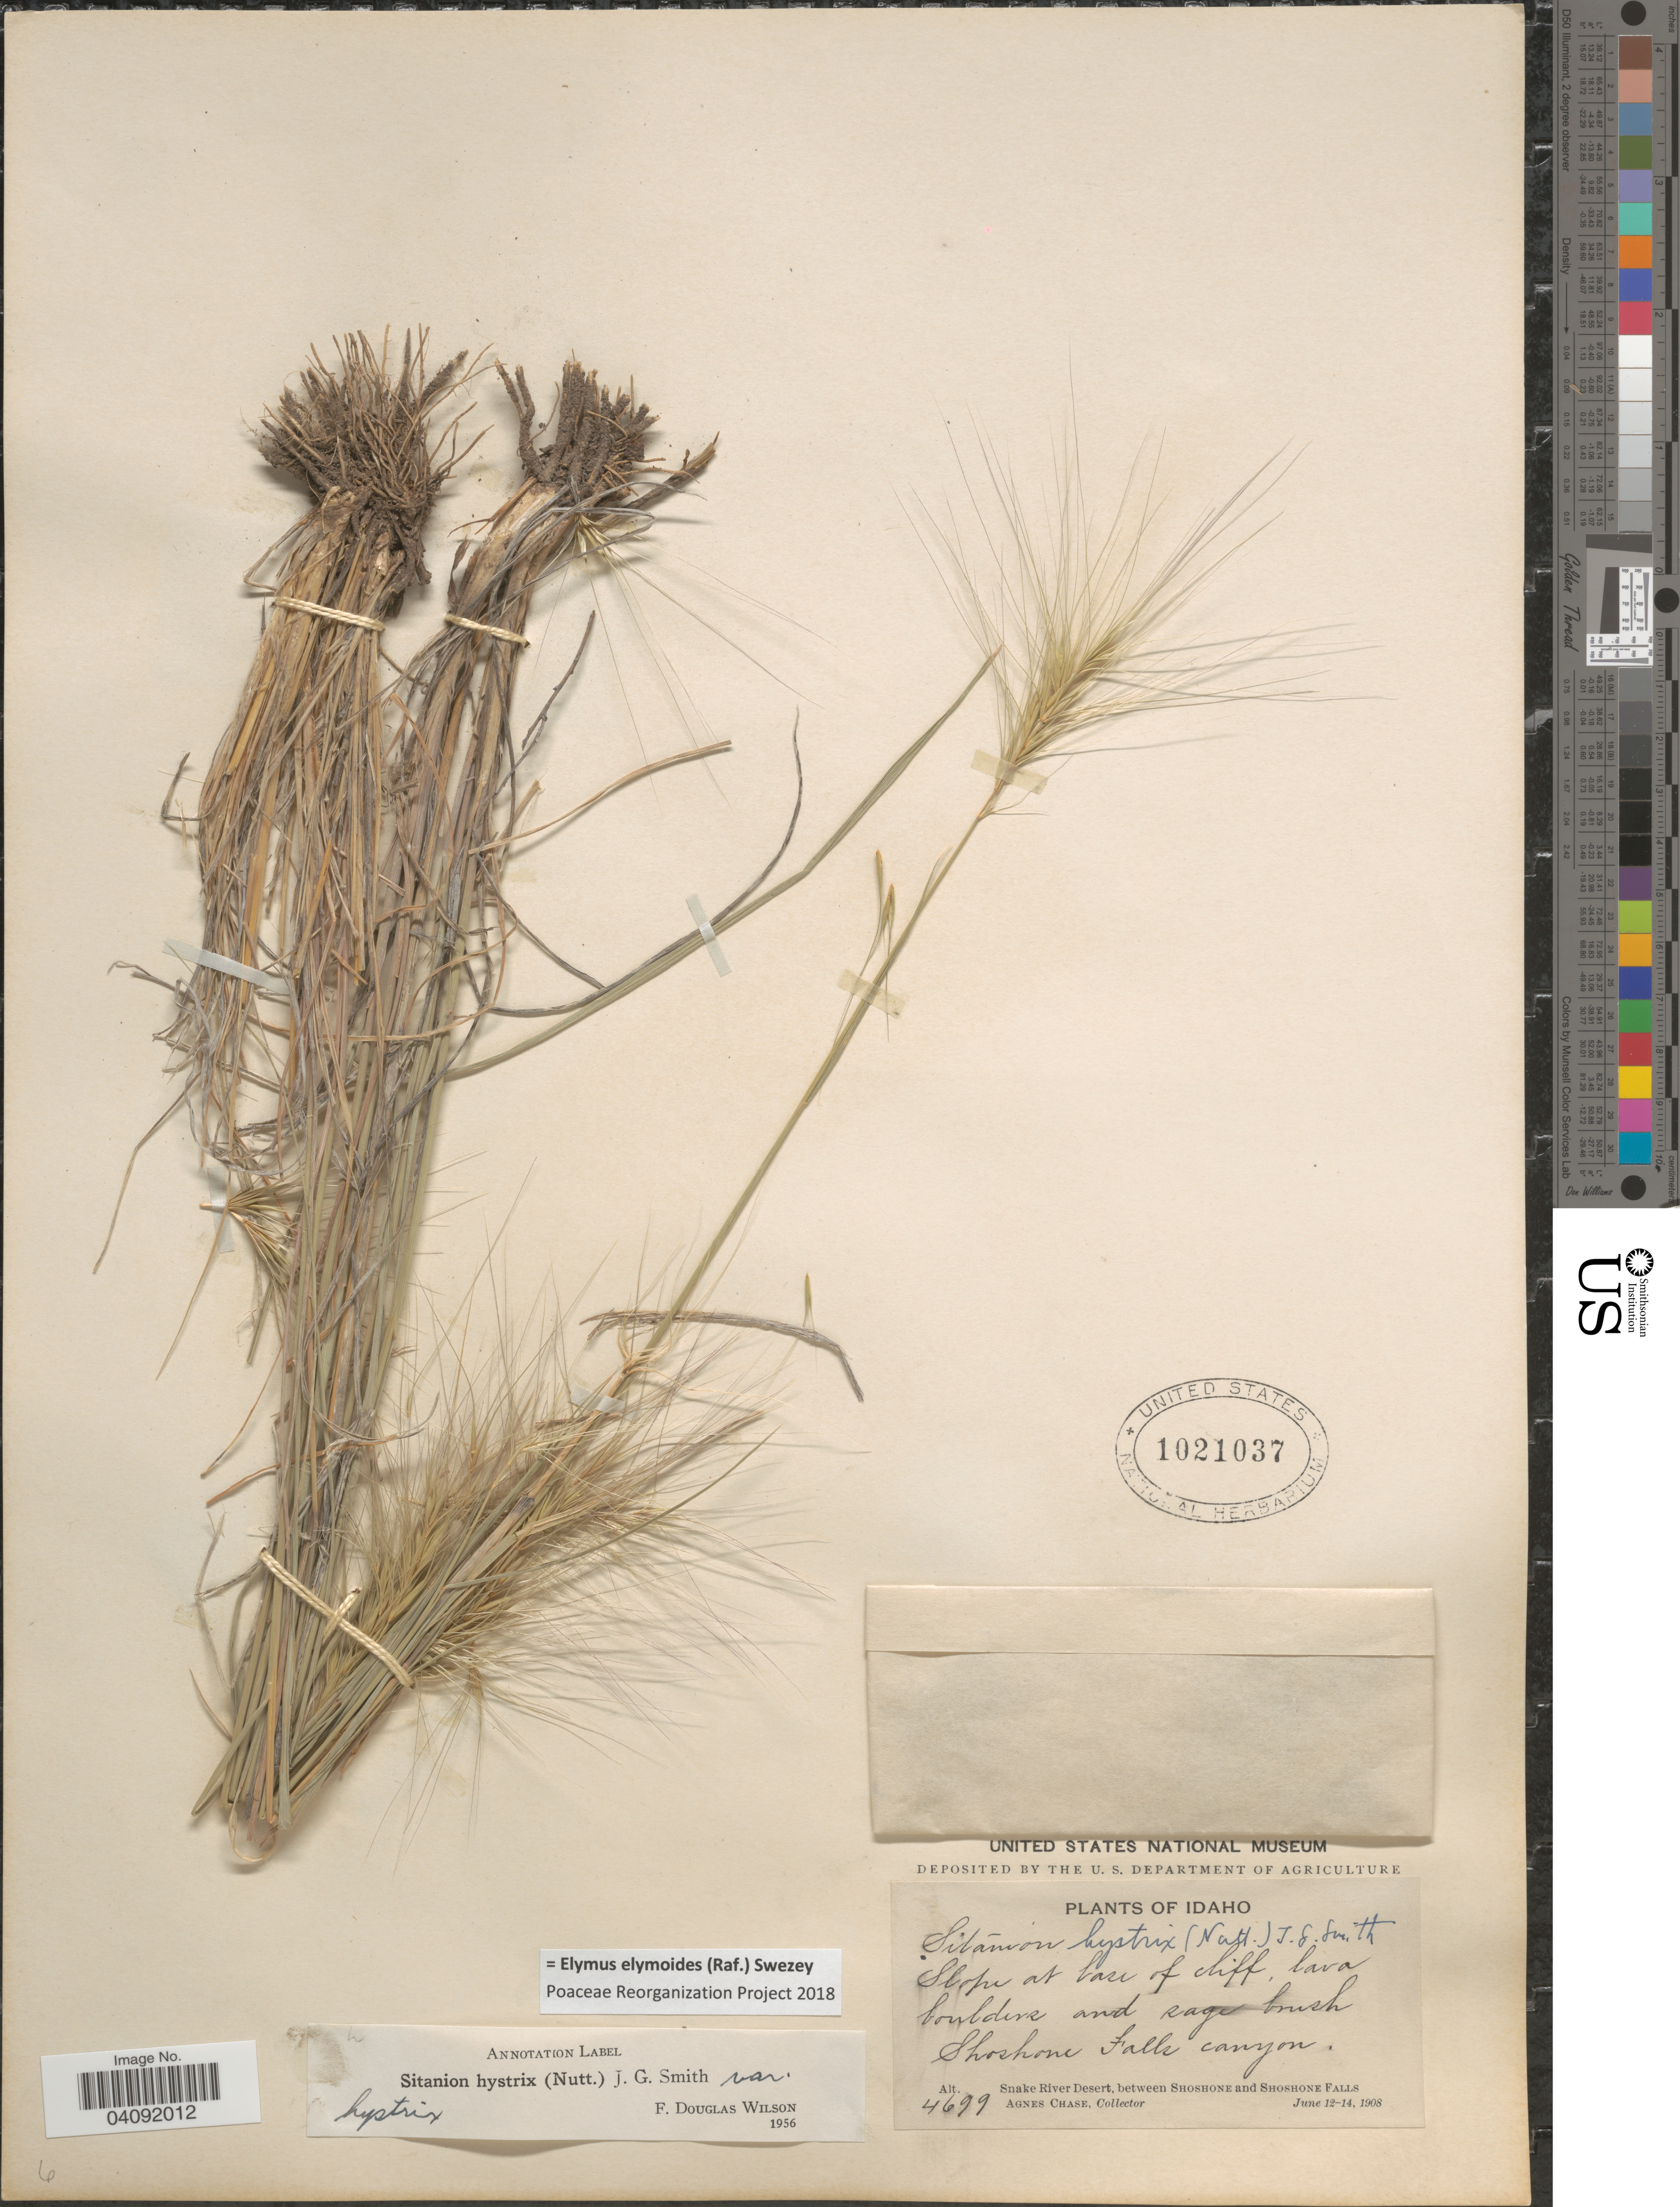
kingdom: Plantae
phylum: Tracheophyta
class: Liliopsida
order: Poales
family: Poaceae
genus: Elymus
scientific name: Elymus elymoides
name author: (Raf.) Swezey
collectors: A. Chase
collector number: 4699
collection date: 1908-06-12/1908-06-14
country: United States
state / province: Idaho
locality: Slope at base of cliff, lava boulders and sage brush Shoshone Falls canyon. Snake River Desert, between Shoshone and Shoshone Falls.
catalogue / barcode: US 1021037